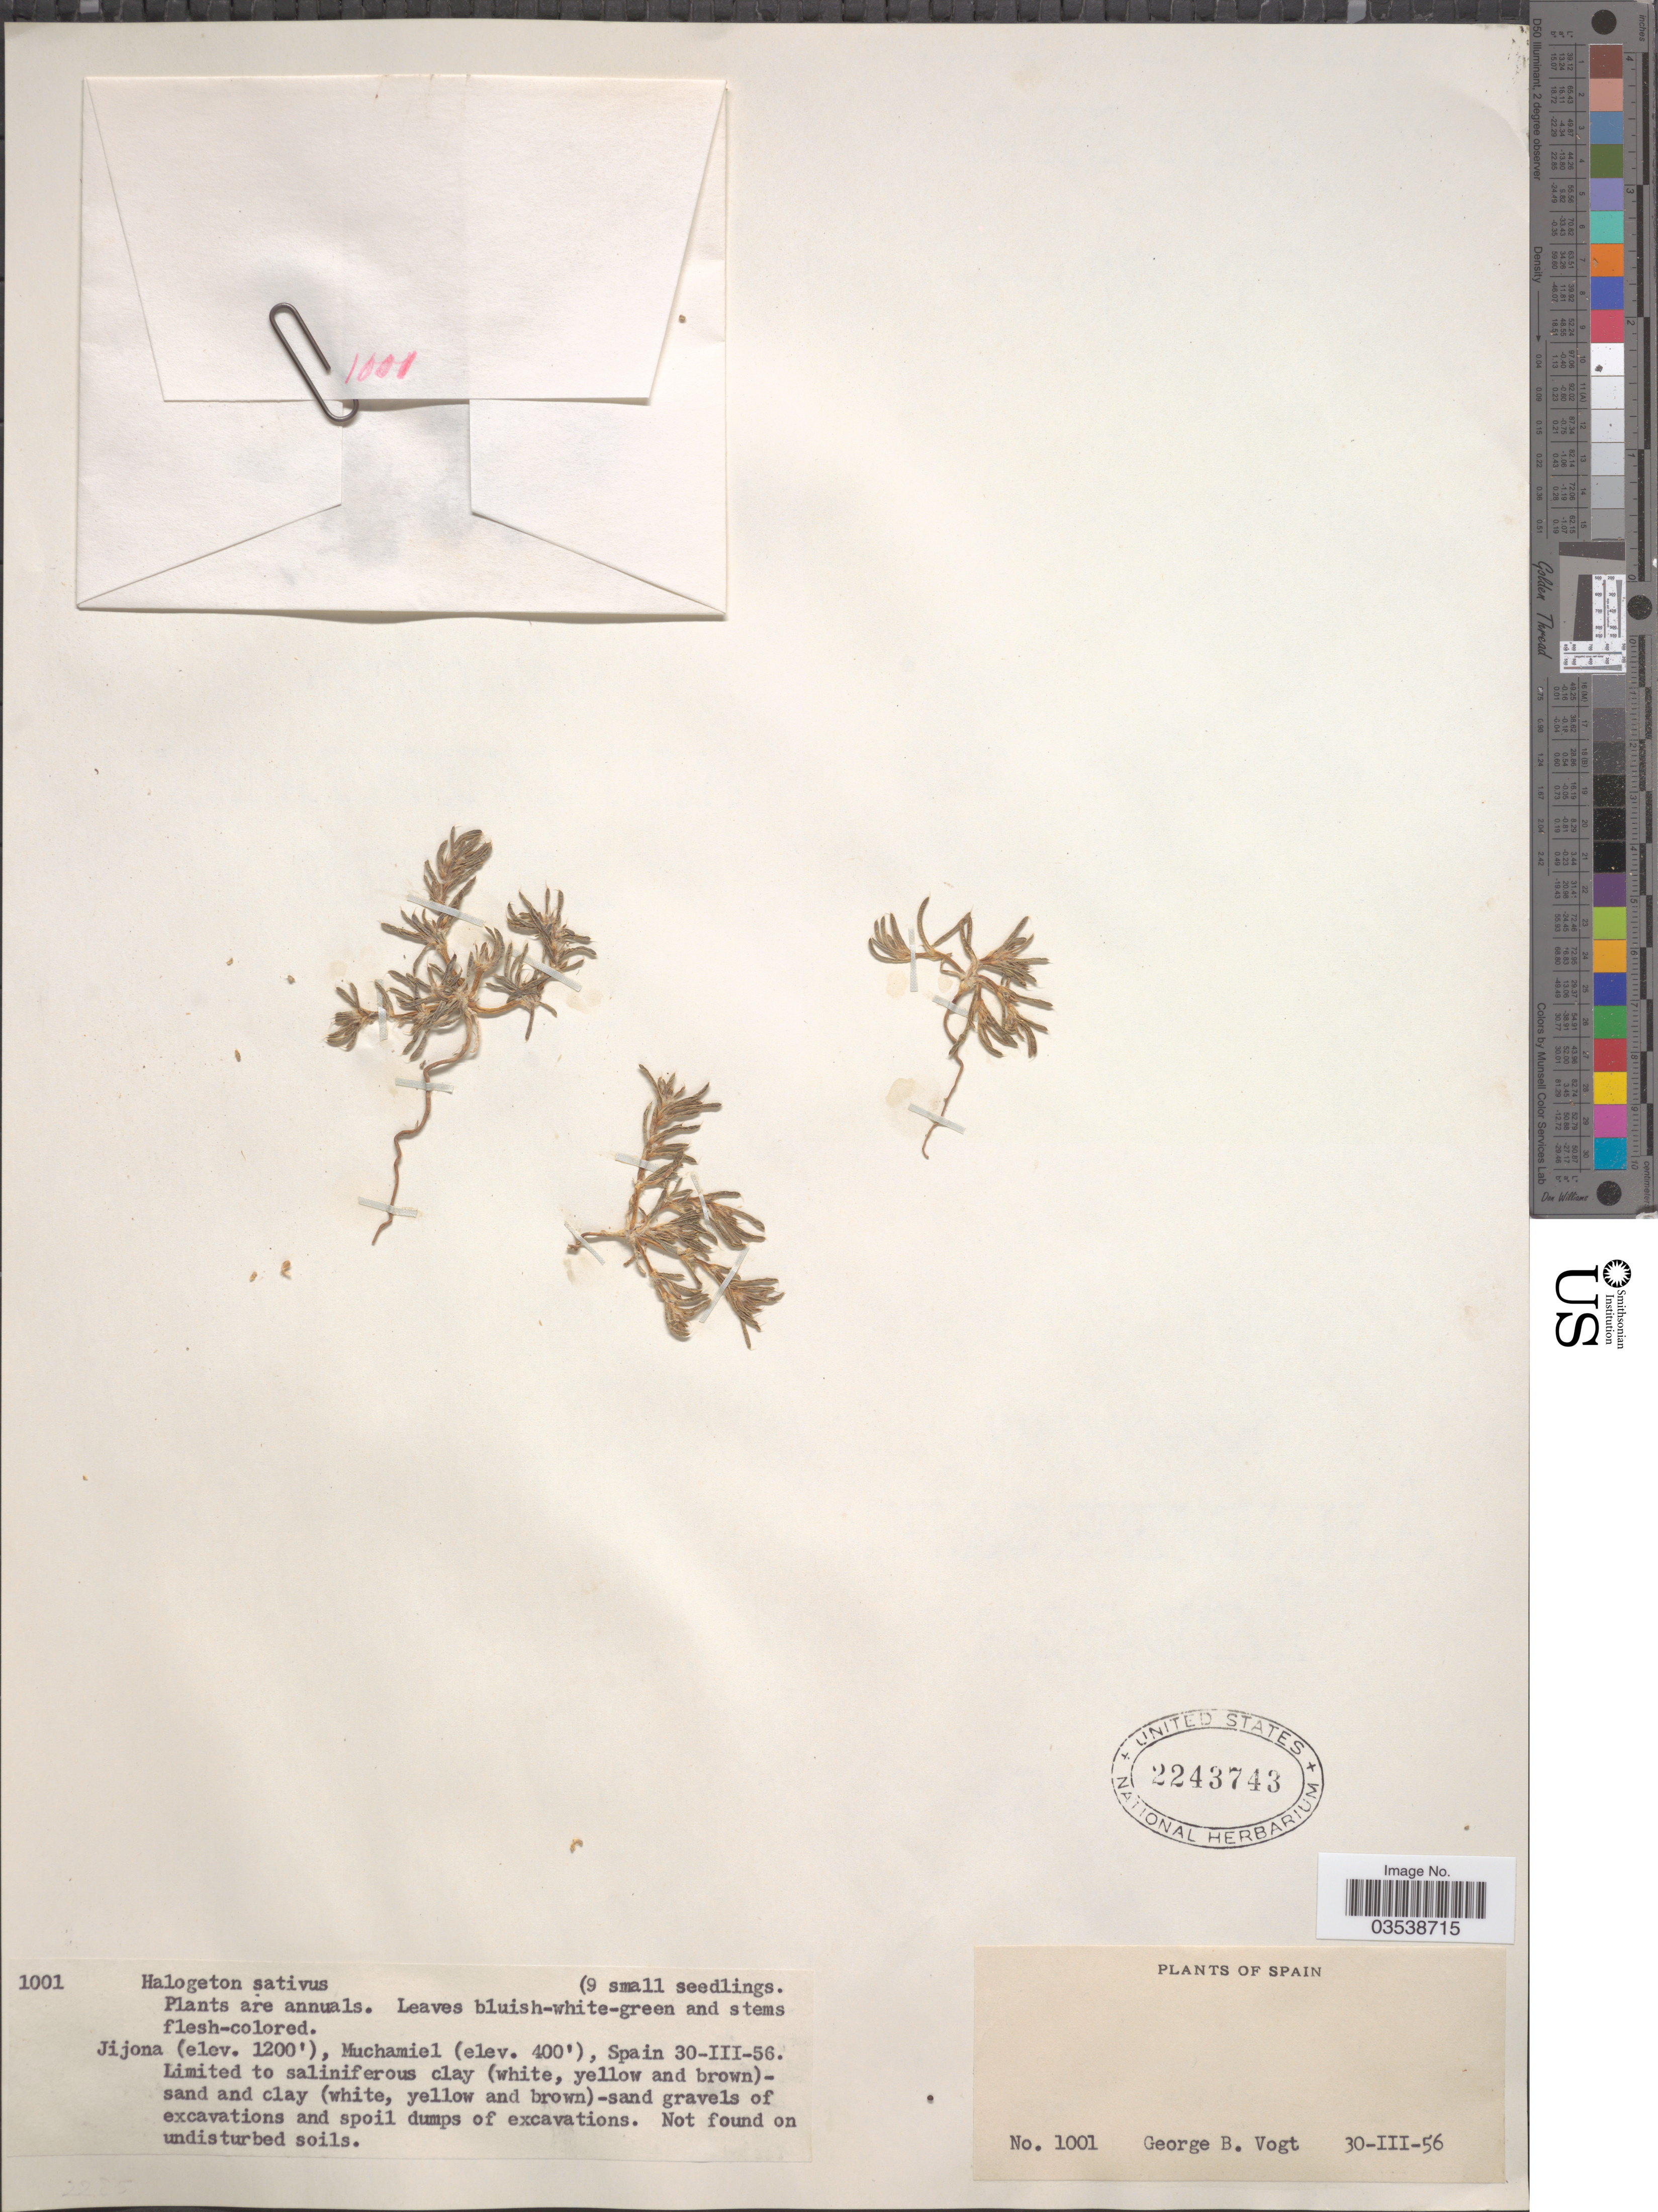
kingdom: Plantae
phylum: Tracheophyta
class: Magnoliopsida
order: Caryophyllales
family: Amaranthaceae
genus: Halogeton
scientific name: Halogeton sativus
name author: (L.) Moq.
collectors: G. B. Vogt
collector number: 1001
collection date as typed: Transcribed d/m/y: 30/3/56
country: Spain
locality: Jijona, Muchamiel.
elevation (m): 122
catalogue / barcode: US 2243743